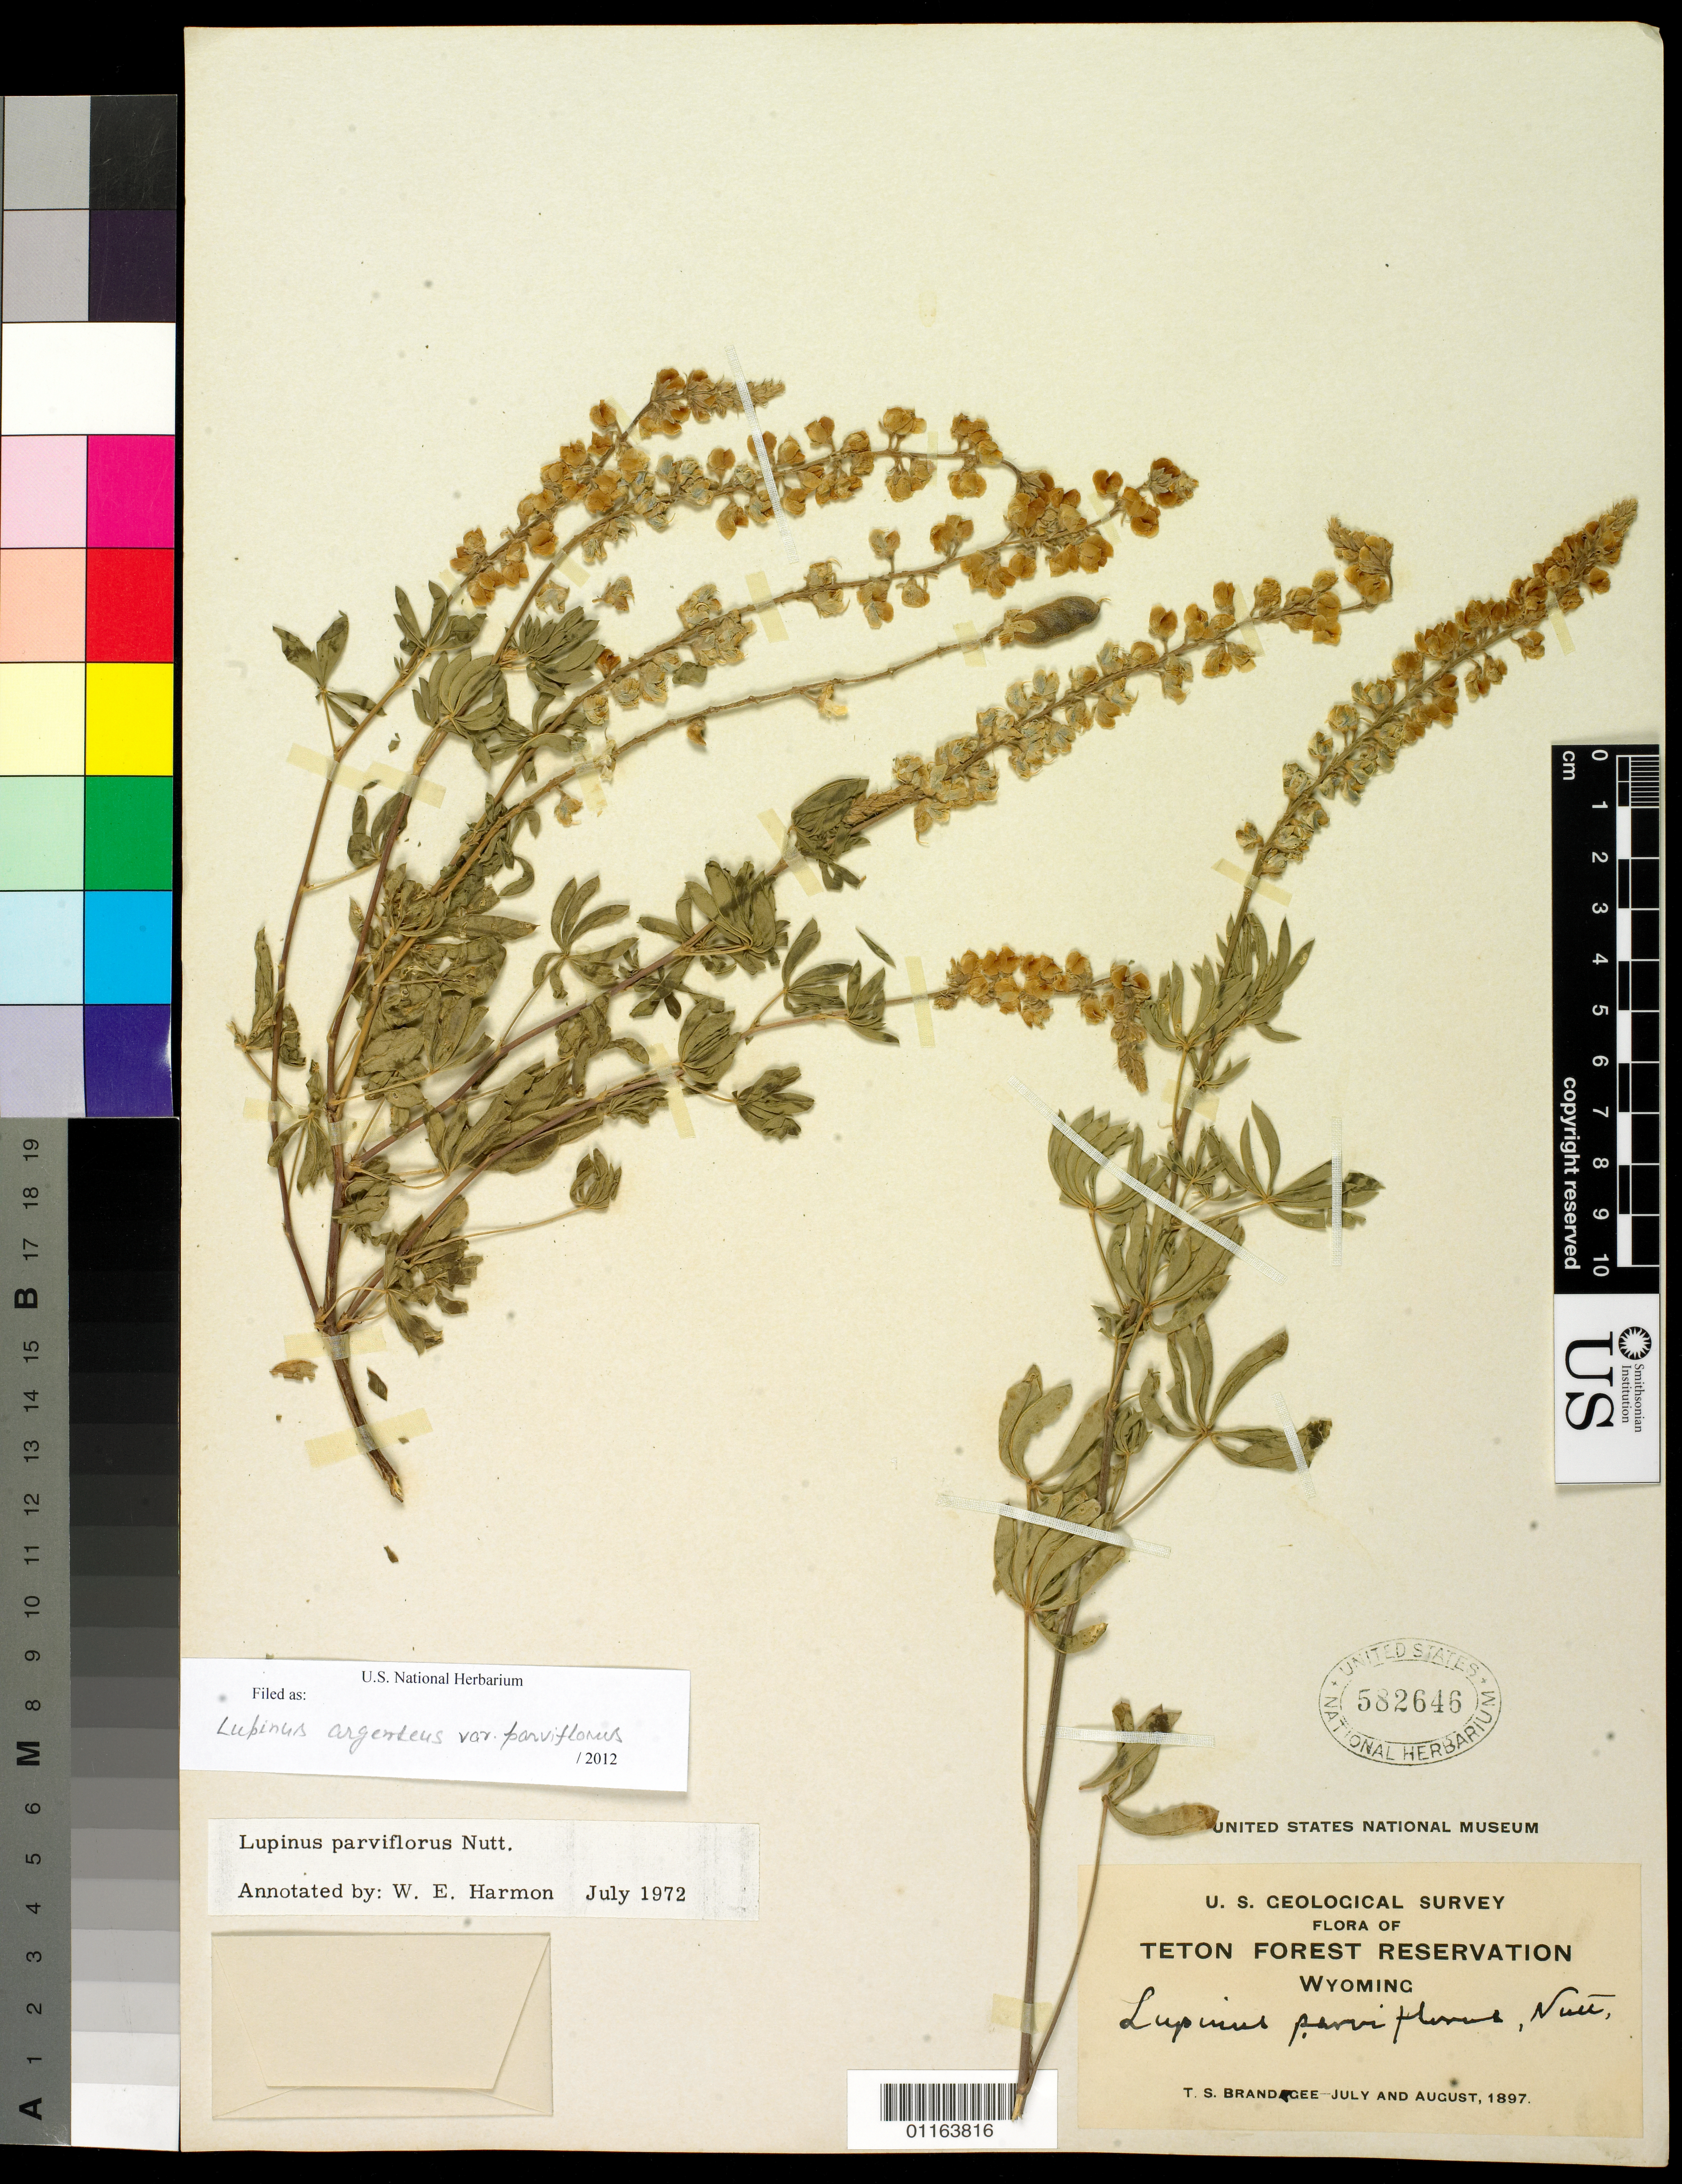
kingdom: Plantae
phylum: Tracheophyta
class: Magnoliopsida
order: Fabales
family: Fabaceae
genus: Lupinus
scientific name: Lupinus argenteus var. parviflorus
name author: (Nutt. ex Hook. & Arn.) C.L. Hitchc.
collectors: T. S. Brandegee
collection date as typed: Jul 1897 and -- Aug 1897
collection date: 1897-07,1897-08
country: United States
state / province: Wyoming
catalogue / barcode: US 582646